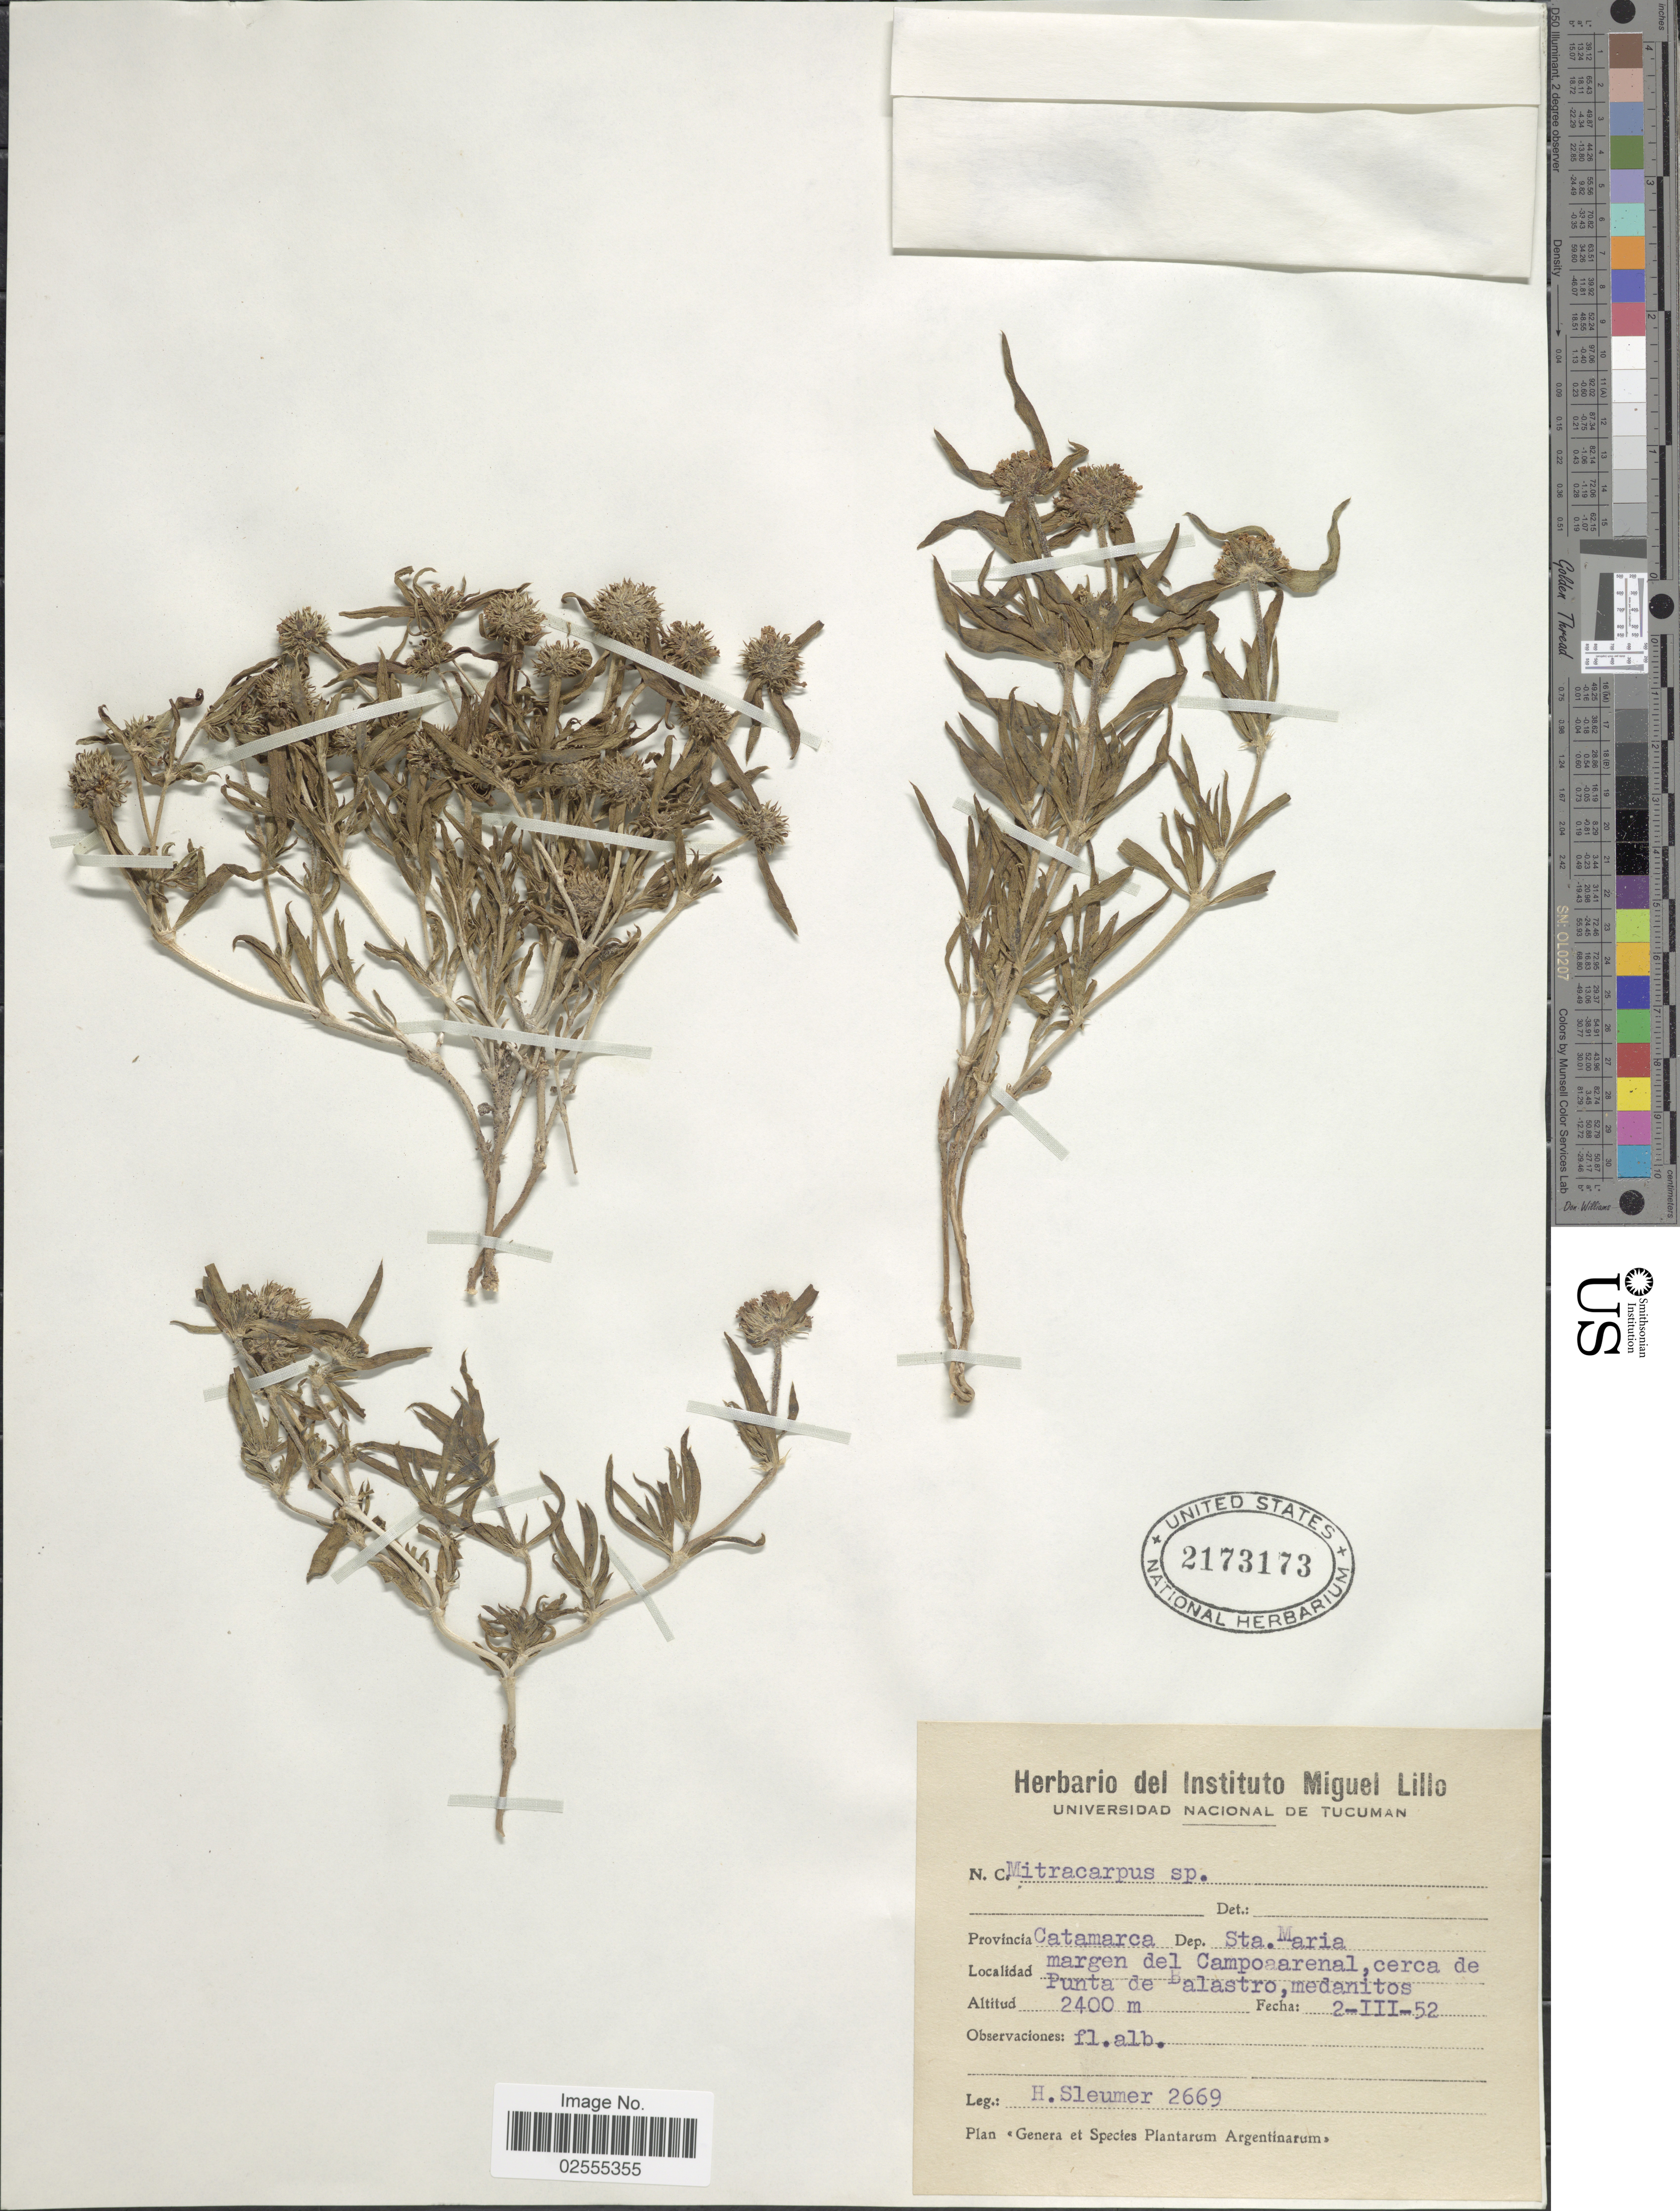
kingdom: Plantae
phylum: Tracheophyta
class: Magnoliopsida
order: Gentianales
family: Rubiaceae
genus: Mitracarpus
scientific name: Mitracarpus sp.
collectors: H. O. Sleumer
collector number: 2669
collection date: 1952-03-02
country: Argentina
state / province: Catamarca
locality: Dep. Sta. Maria. margen del Campoarenal cerca de Punta de Balastro, medanitos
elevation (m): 2400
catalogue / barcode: US 2173173